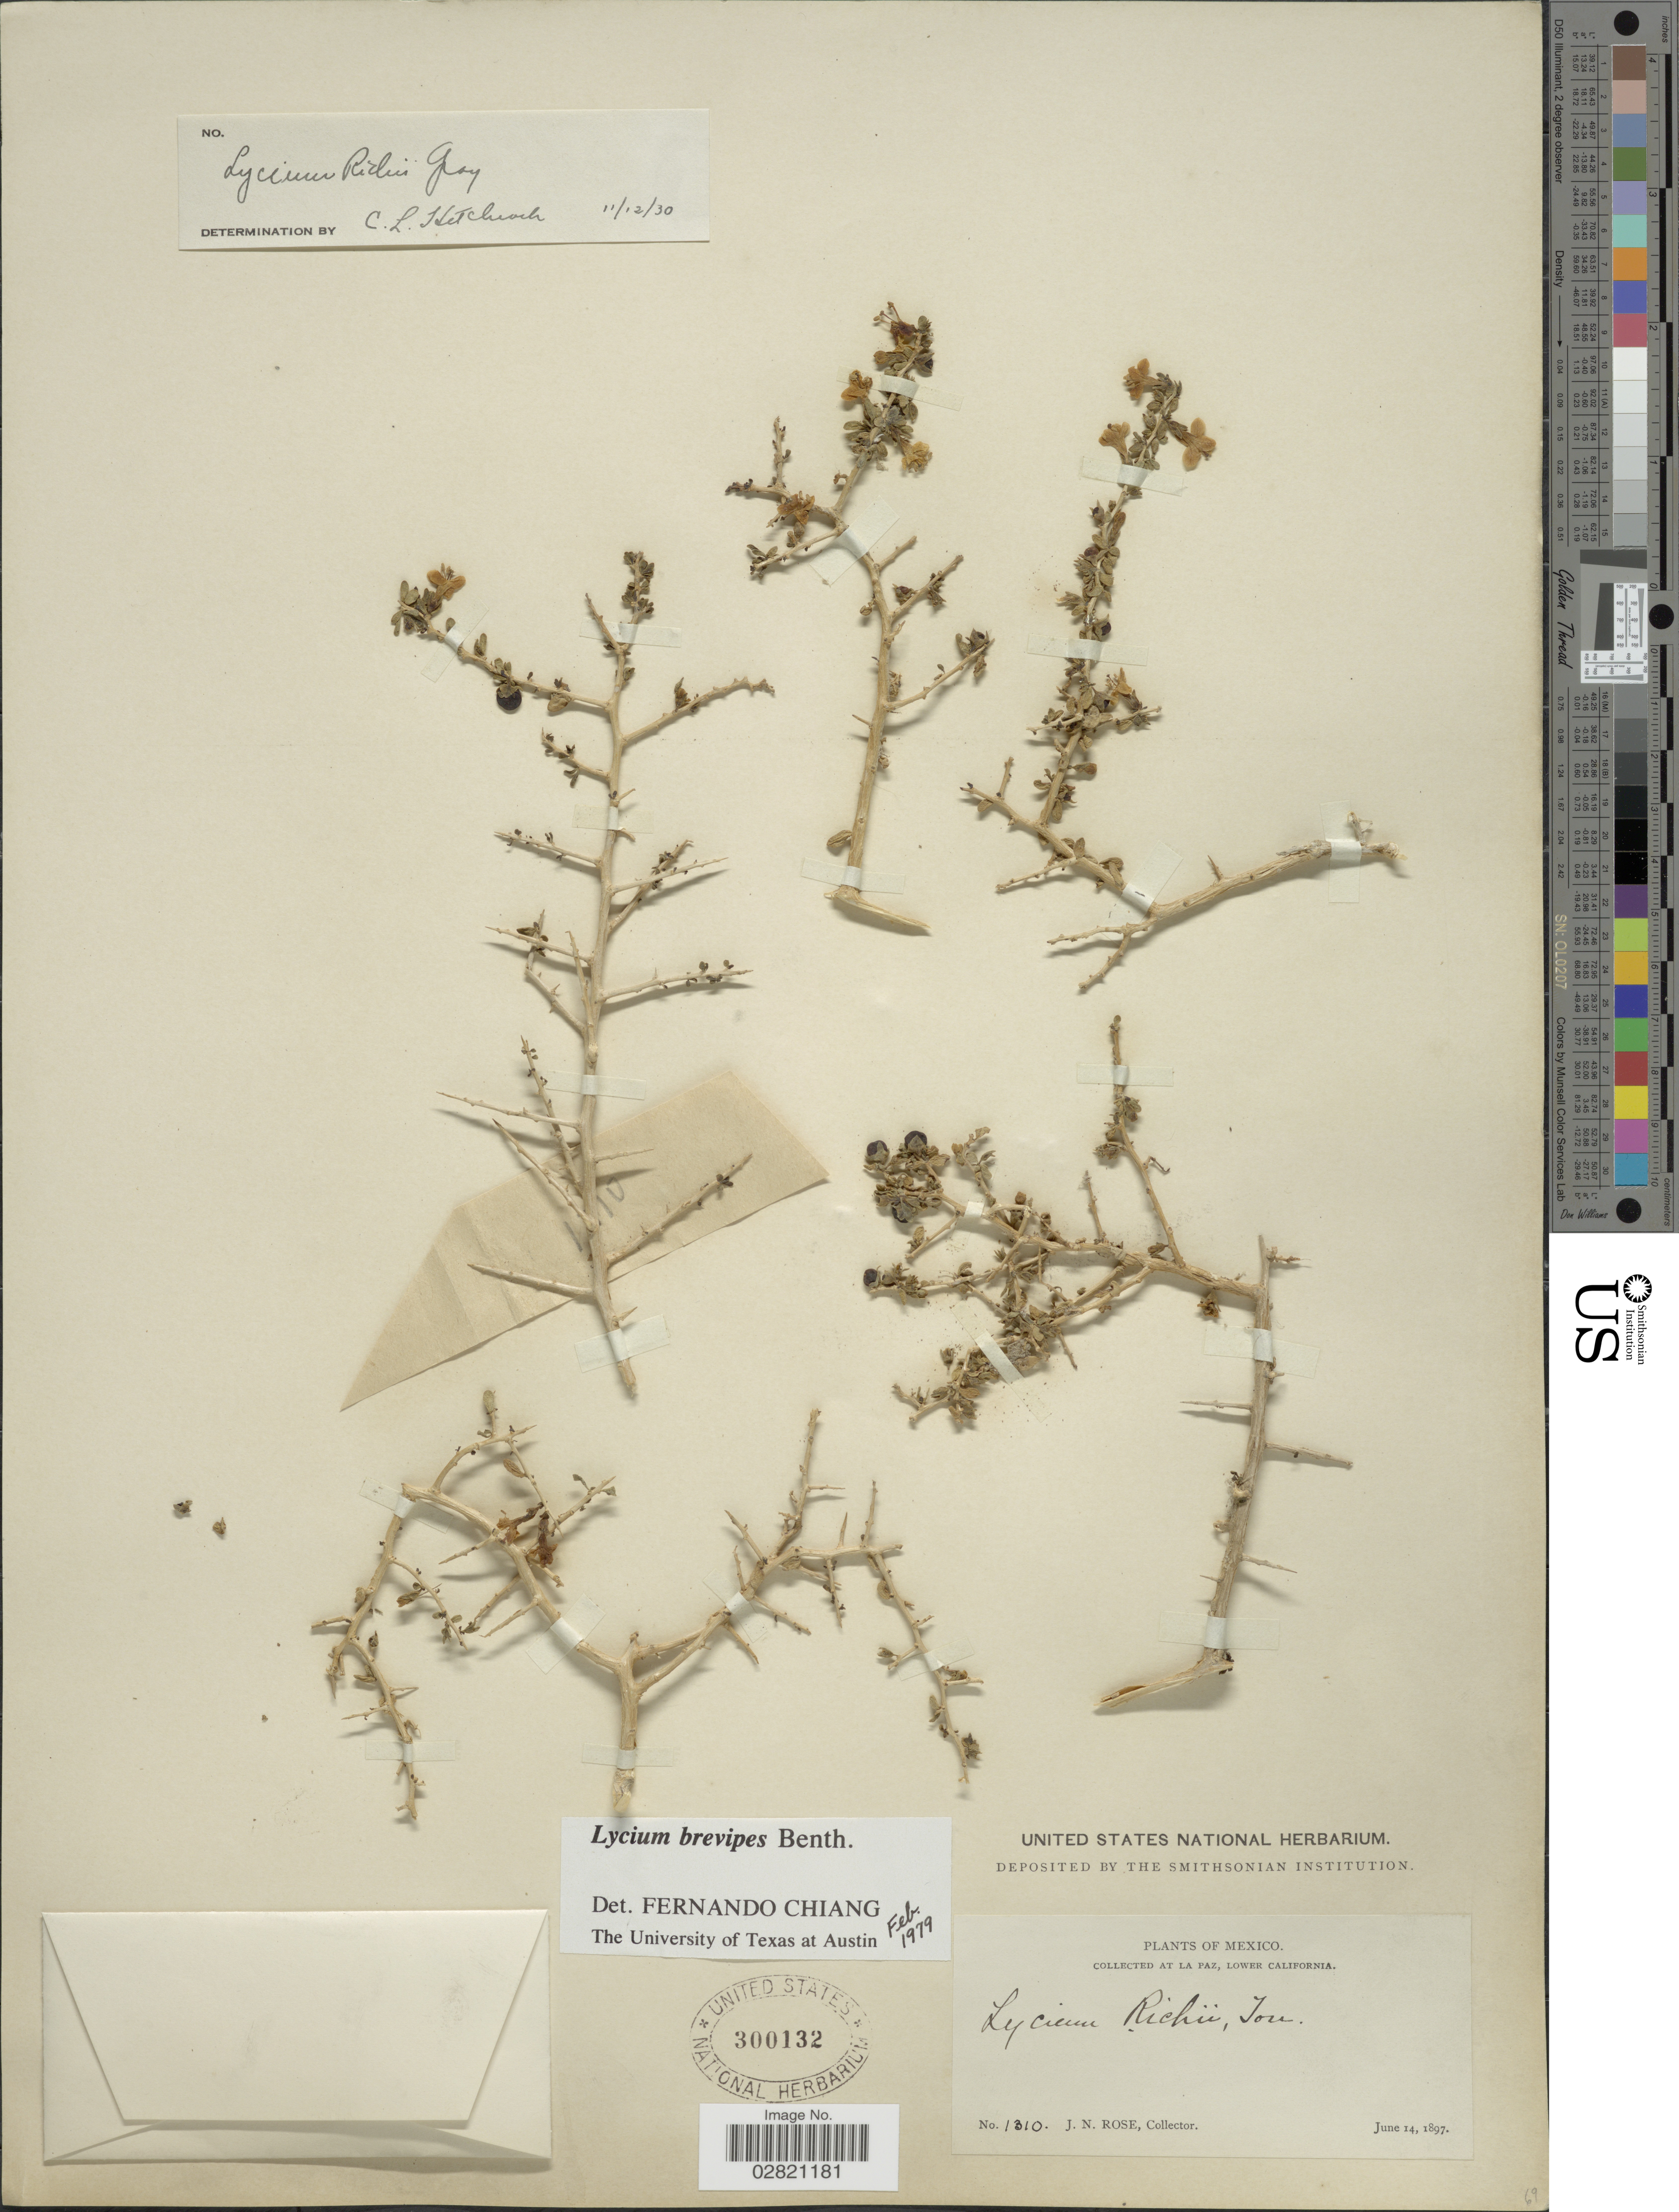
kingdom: Plantae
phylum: Tracheophyta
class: Magnoliopsida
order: Solanales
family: Solanaceae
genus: Lycium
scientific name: Lycium brevipes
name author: Benth.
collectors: J. N. Rose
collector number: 1310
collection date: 1897-06-14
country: Mexico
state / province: Baja California Sur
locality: La Paz, Lower California.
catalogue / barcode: US 300132